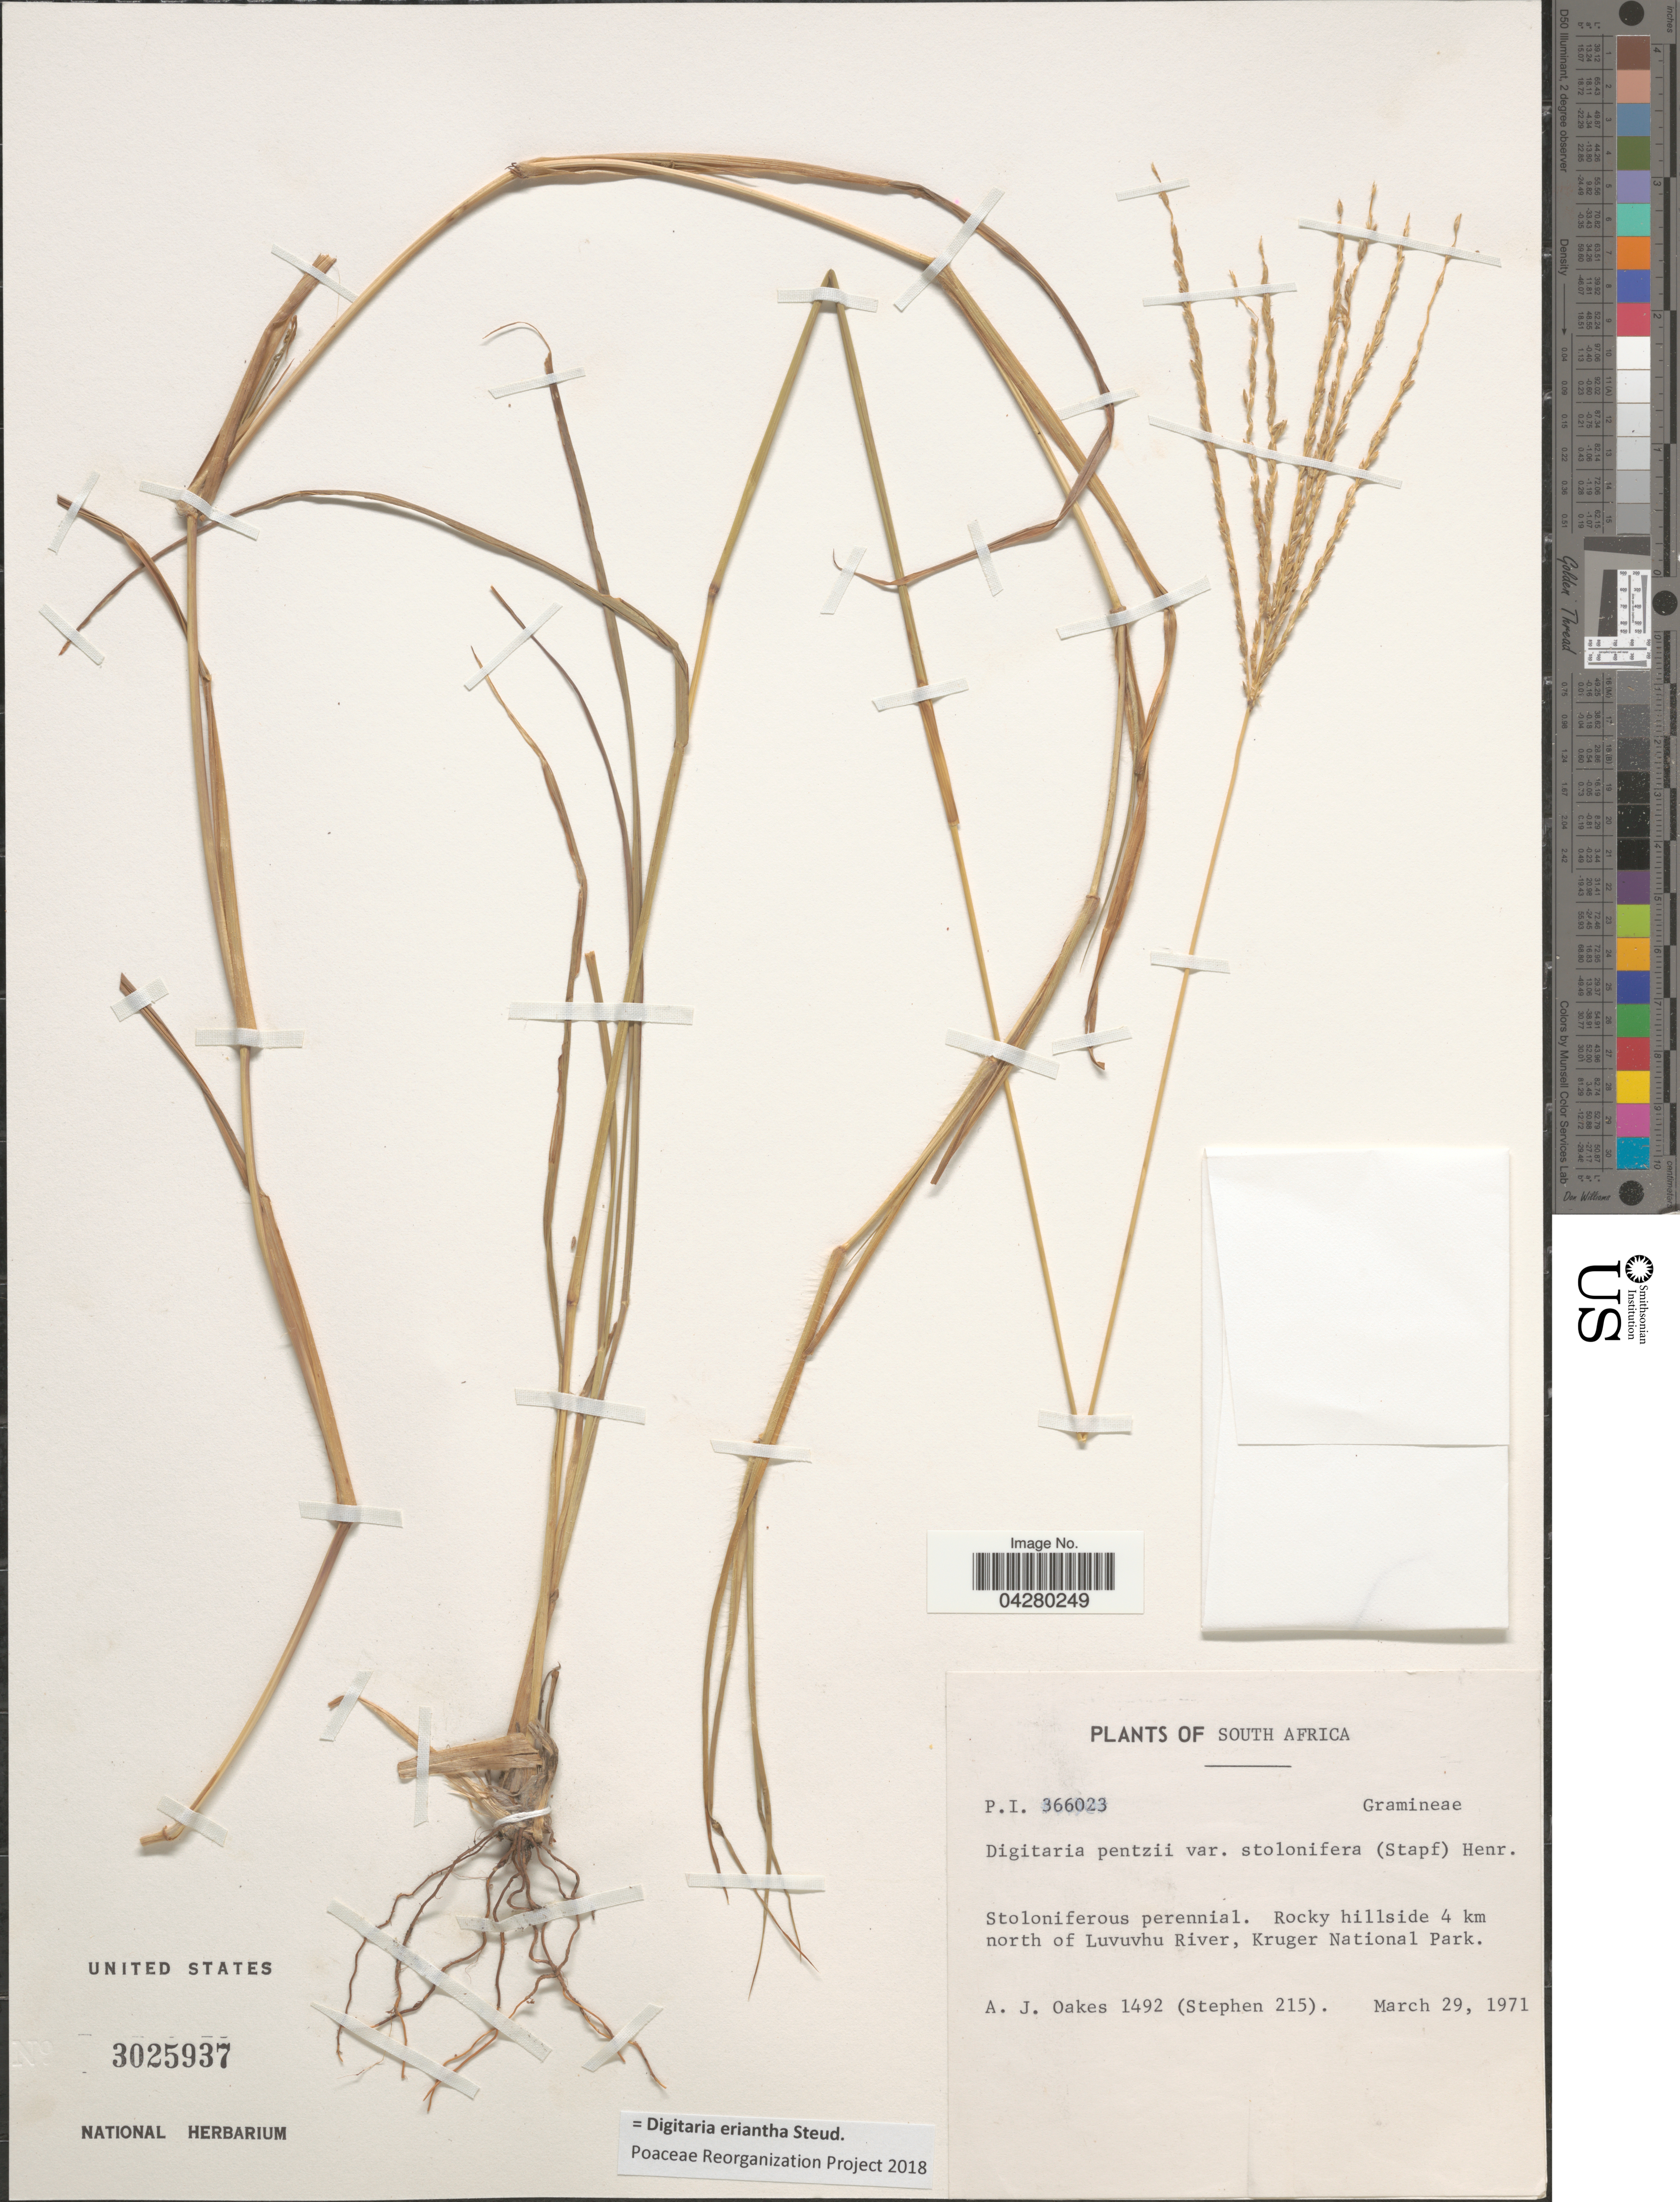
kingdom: Plantae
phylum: Tracheophyta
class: Liliopsida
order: Poales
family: Poaceae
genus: Digitaria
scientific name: Digitaria eriantha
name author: Steud.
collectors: A. Oakes & Stephen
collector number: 1492/215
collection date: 1971-03-29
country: South Africa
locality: Rocky hillside 4 km north of Luvuvhu River, Kruger National Park.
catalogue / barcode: US 3025937